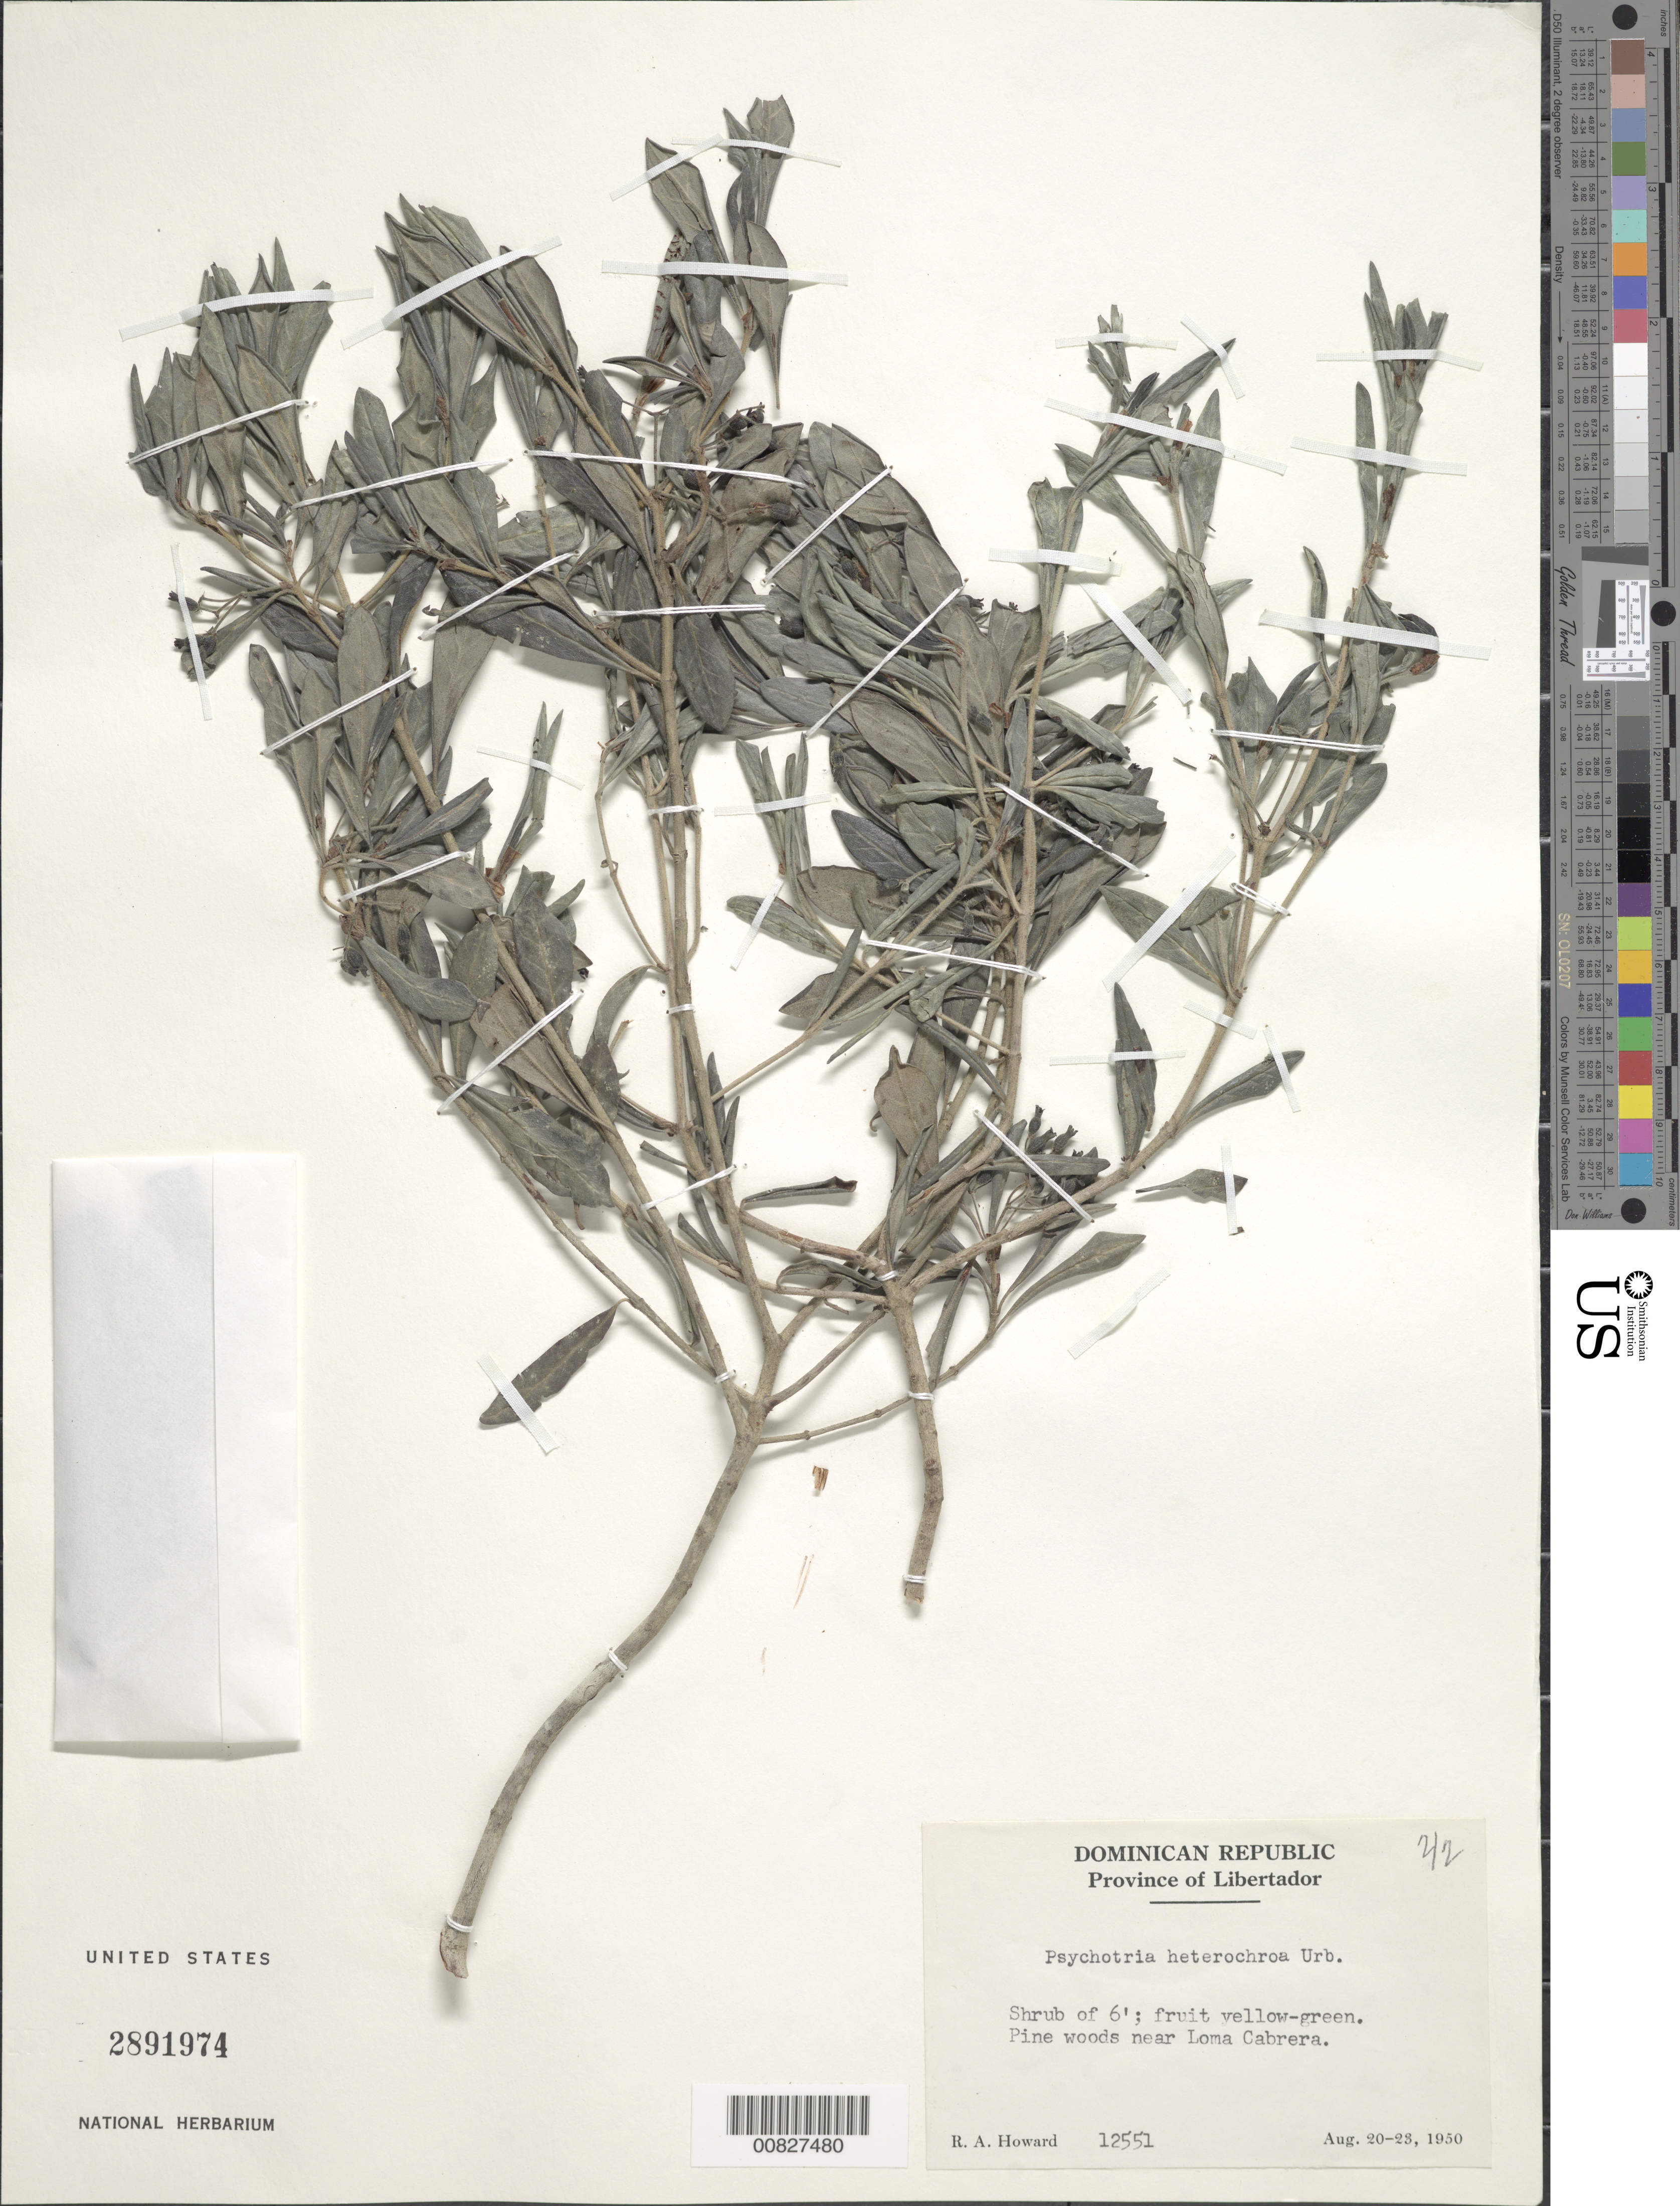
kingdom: Plantae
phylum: Tracheophyta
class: Magnoliopsida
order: Gentianales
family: Rubiaceae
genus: Psychotria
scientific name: Psychotria heterochroa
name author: Urb.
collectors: R. A. Howard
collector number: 12551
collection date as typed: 20 Aug 1950 to 23 Aug 1950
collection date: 1950-08-20/1950-08-23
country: Dominican Republic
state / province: Dajabon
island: Hispaniola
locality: Loma Cabrera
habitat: Pine woods near loma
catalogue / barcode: US 2891974